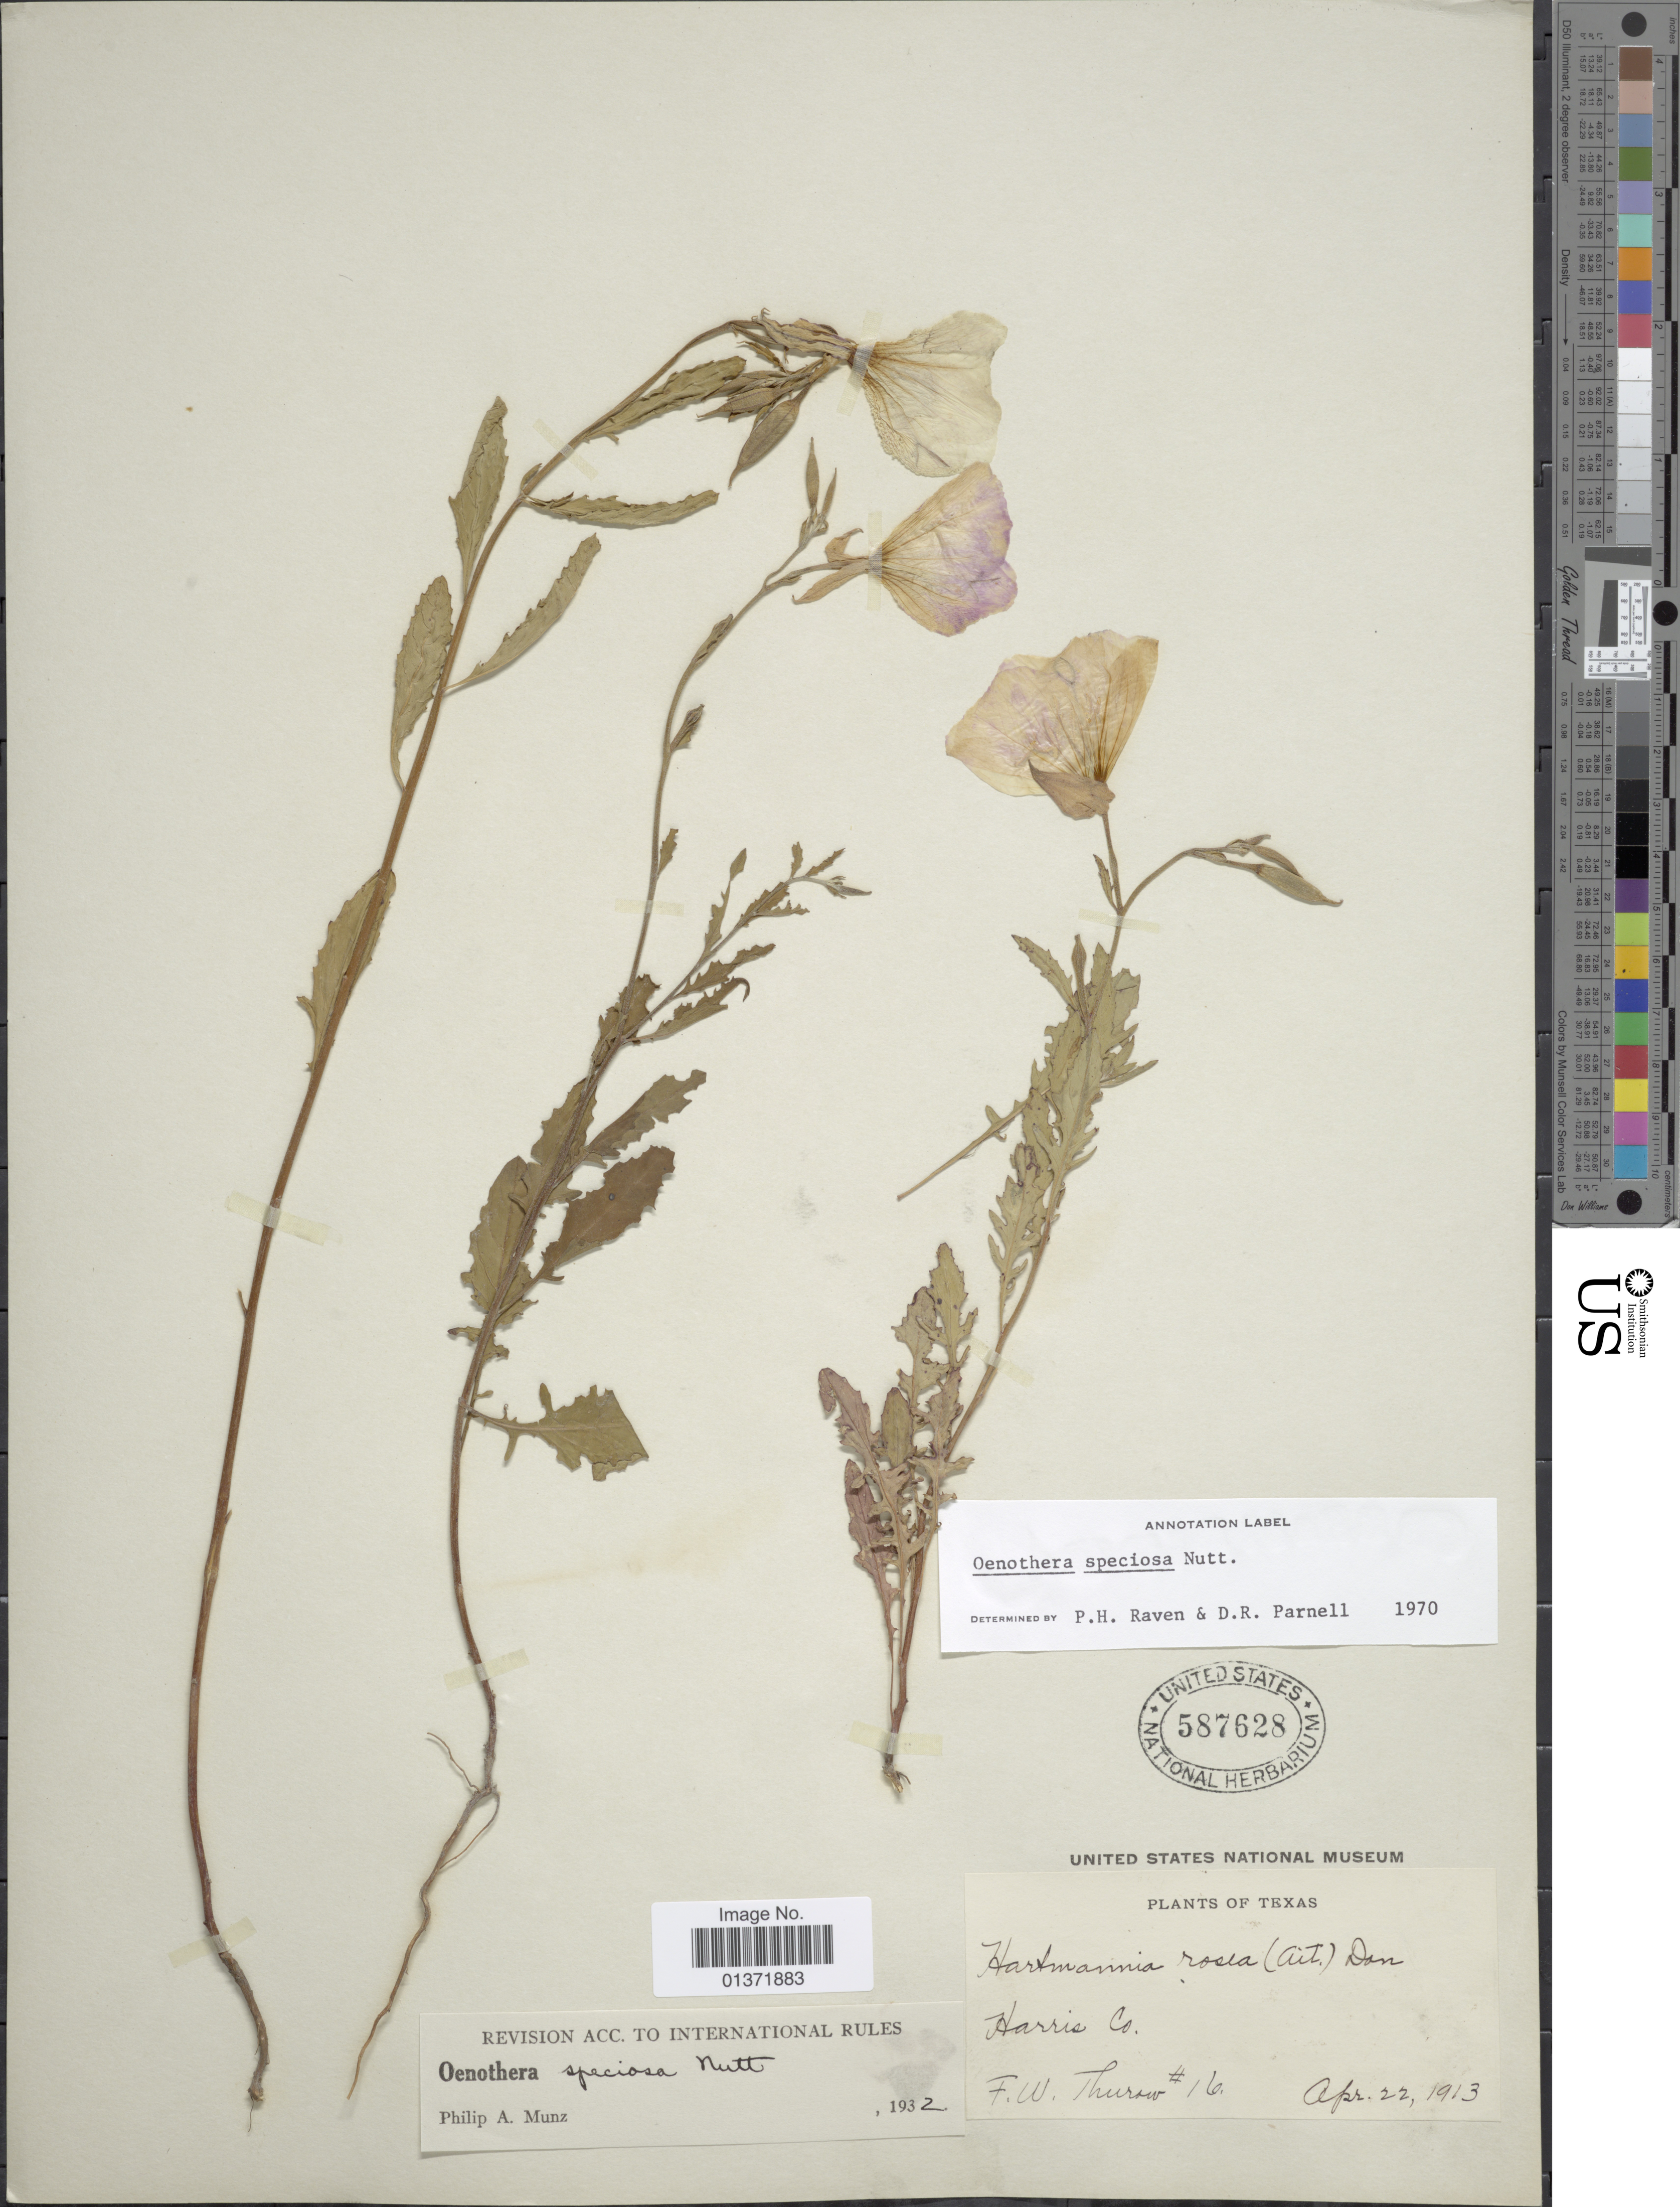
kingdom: Plantae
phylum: Tracheophyta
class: Magnoliopsida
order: Myrtales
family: Onagraceae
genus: Oenothera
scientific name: Oenothera speciosa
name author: Nutt.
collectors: F. W. Thurow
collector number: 16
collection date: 1913-04-22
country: United States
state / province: Texas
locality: Harris Co.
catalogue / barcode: US 587628